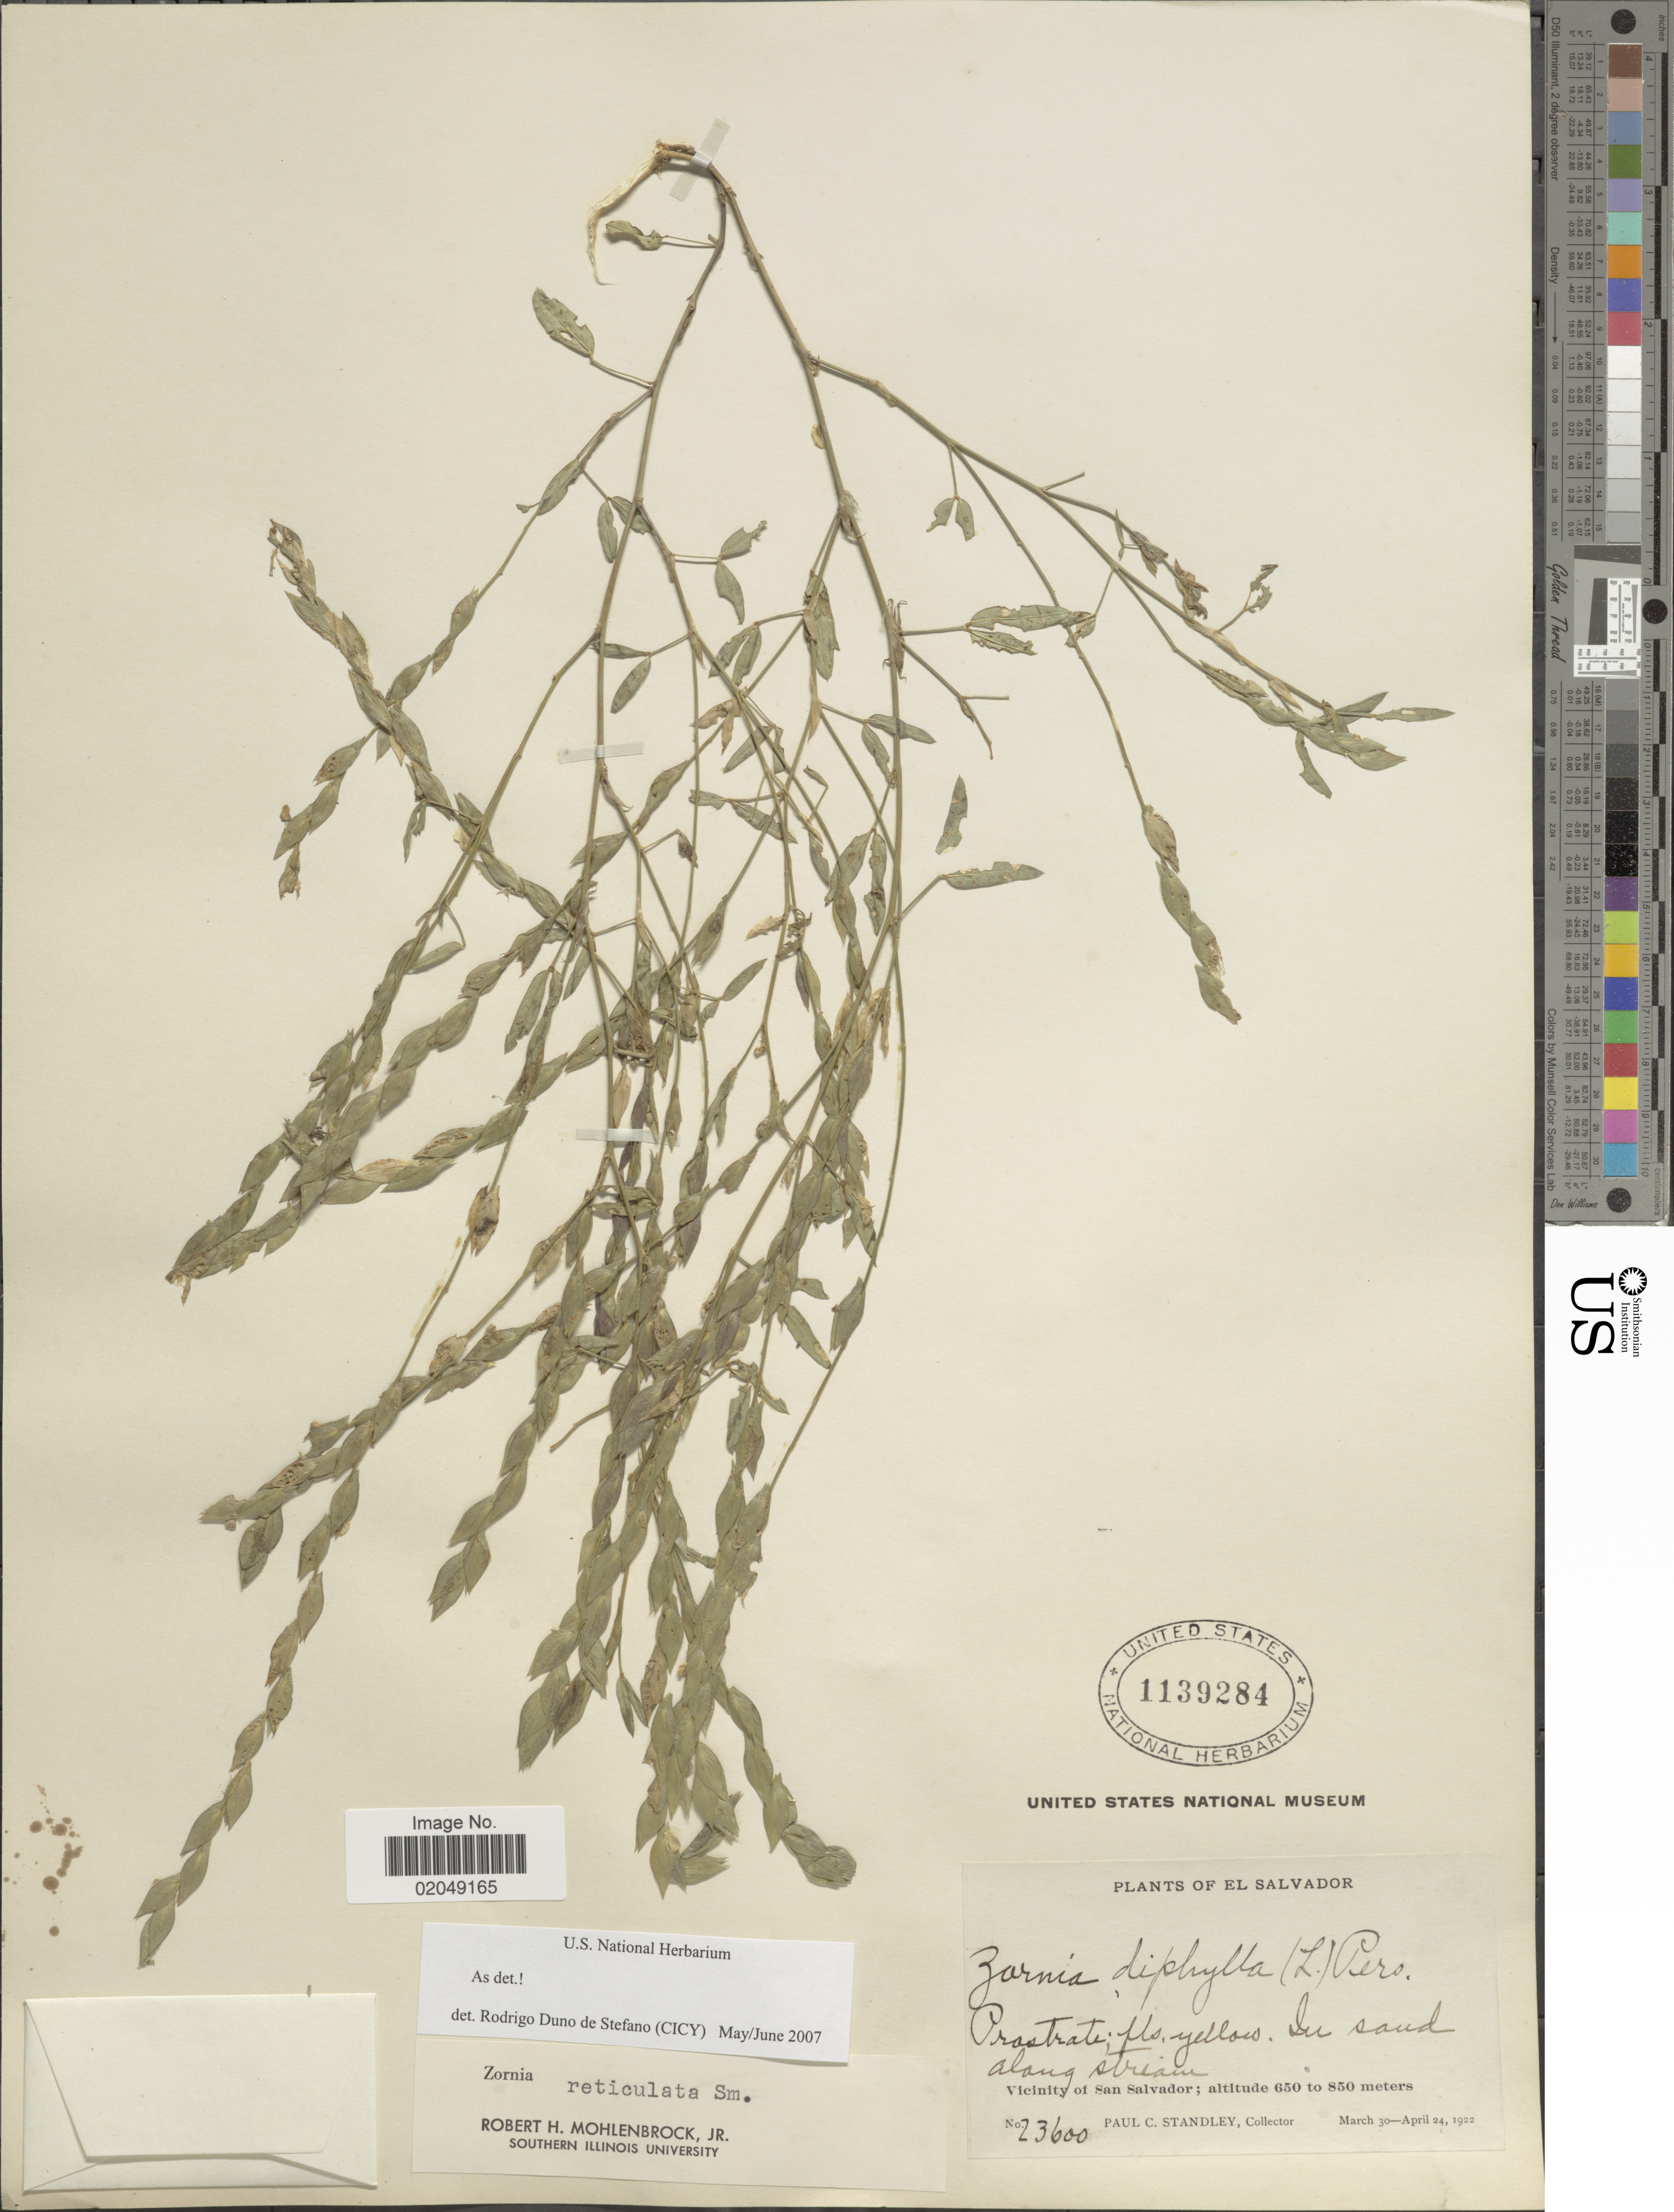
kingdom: Plantae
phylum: Tracheophyta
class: Magnoliopsida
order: Fabales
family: Fabaceae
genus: Zornia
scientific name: Zornia reticulata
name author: Sm.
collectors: P. C. Standley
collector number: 23600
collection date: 1922-03-30/1922-04-24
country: El Salvador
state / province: San Salvador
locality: Prostrate, in sand along stream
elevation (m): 650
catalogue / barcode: US 1139284